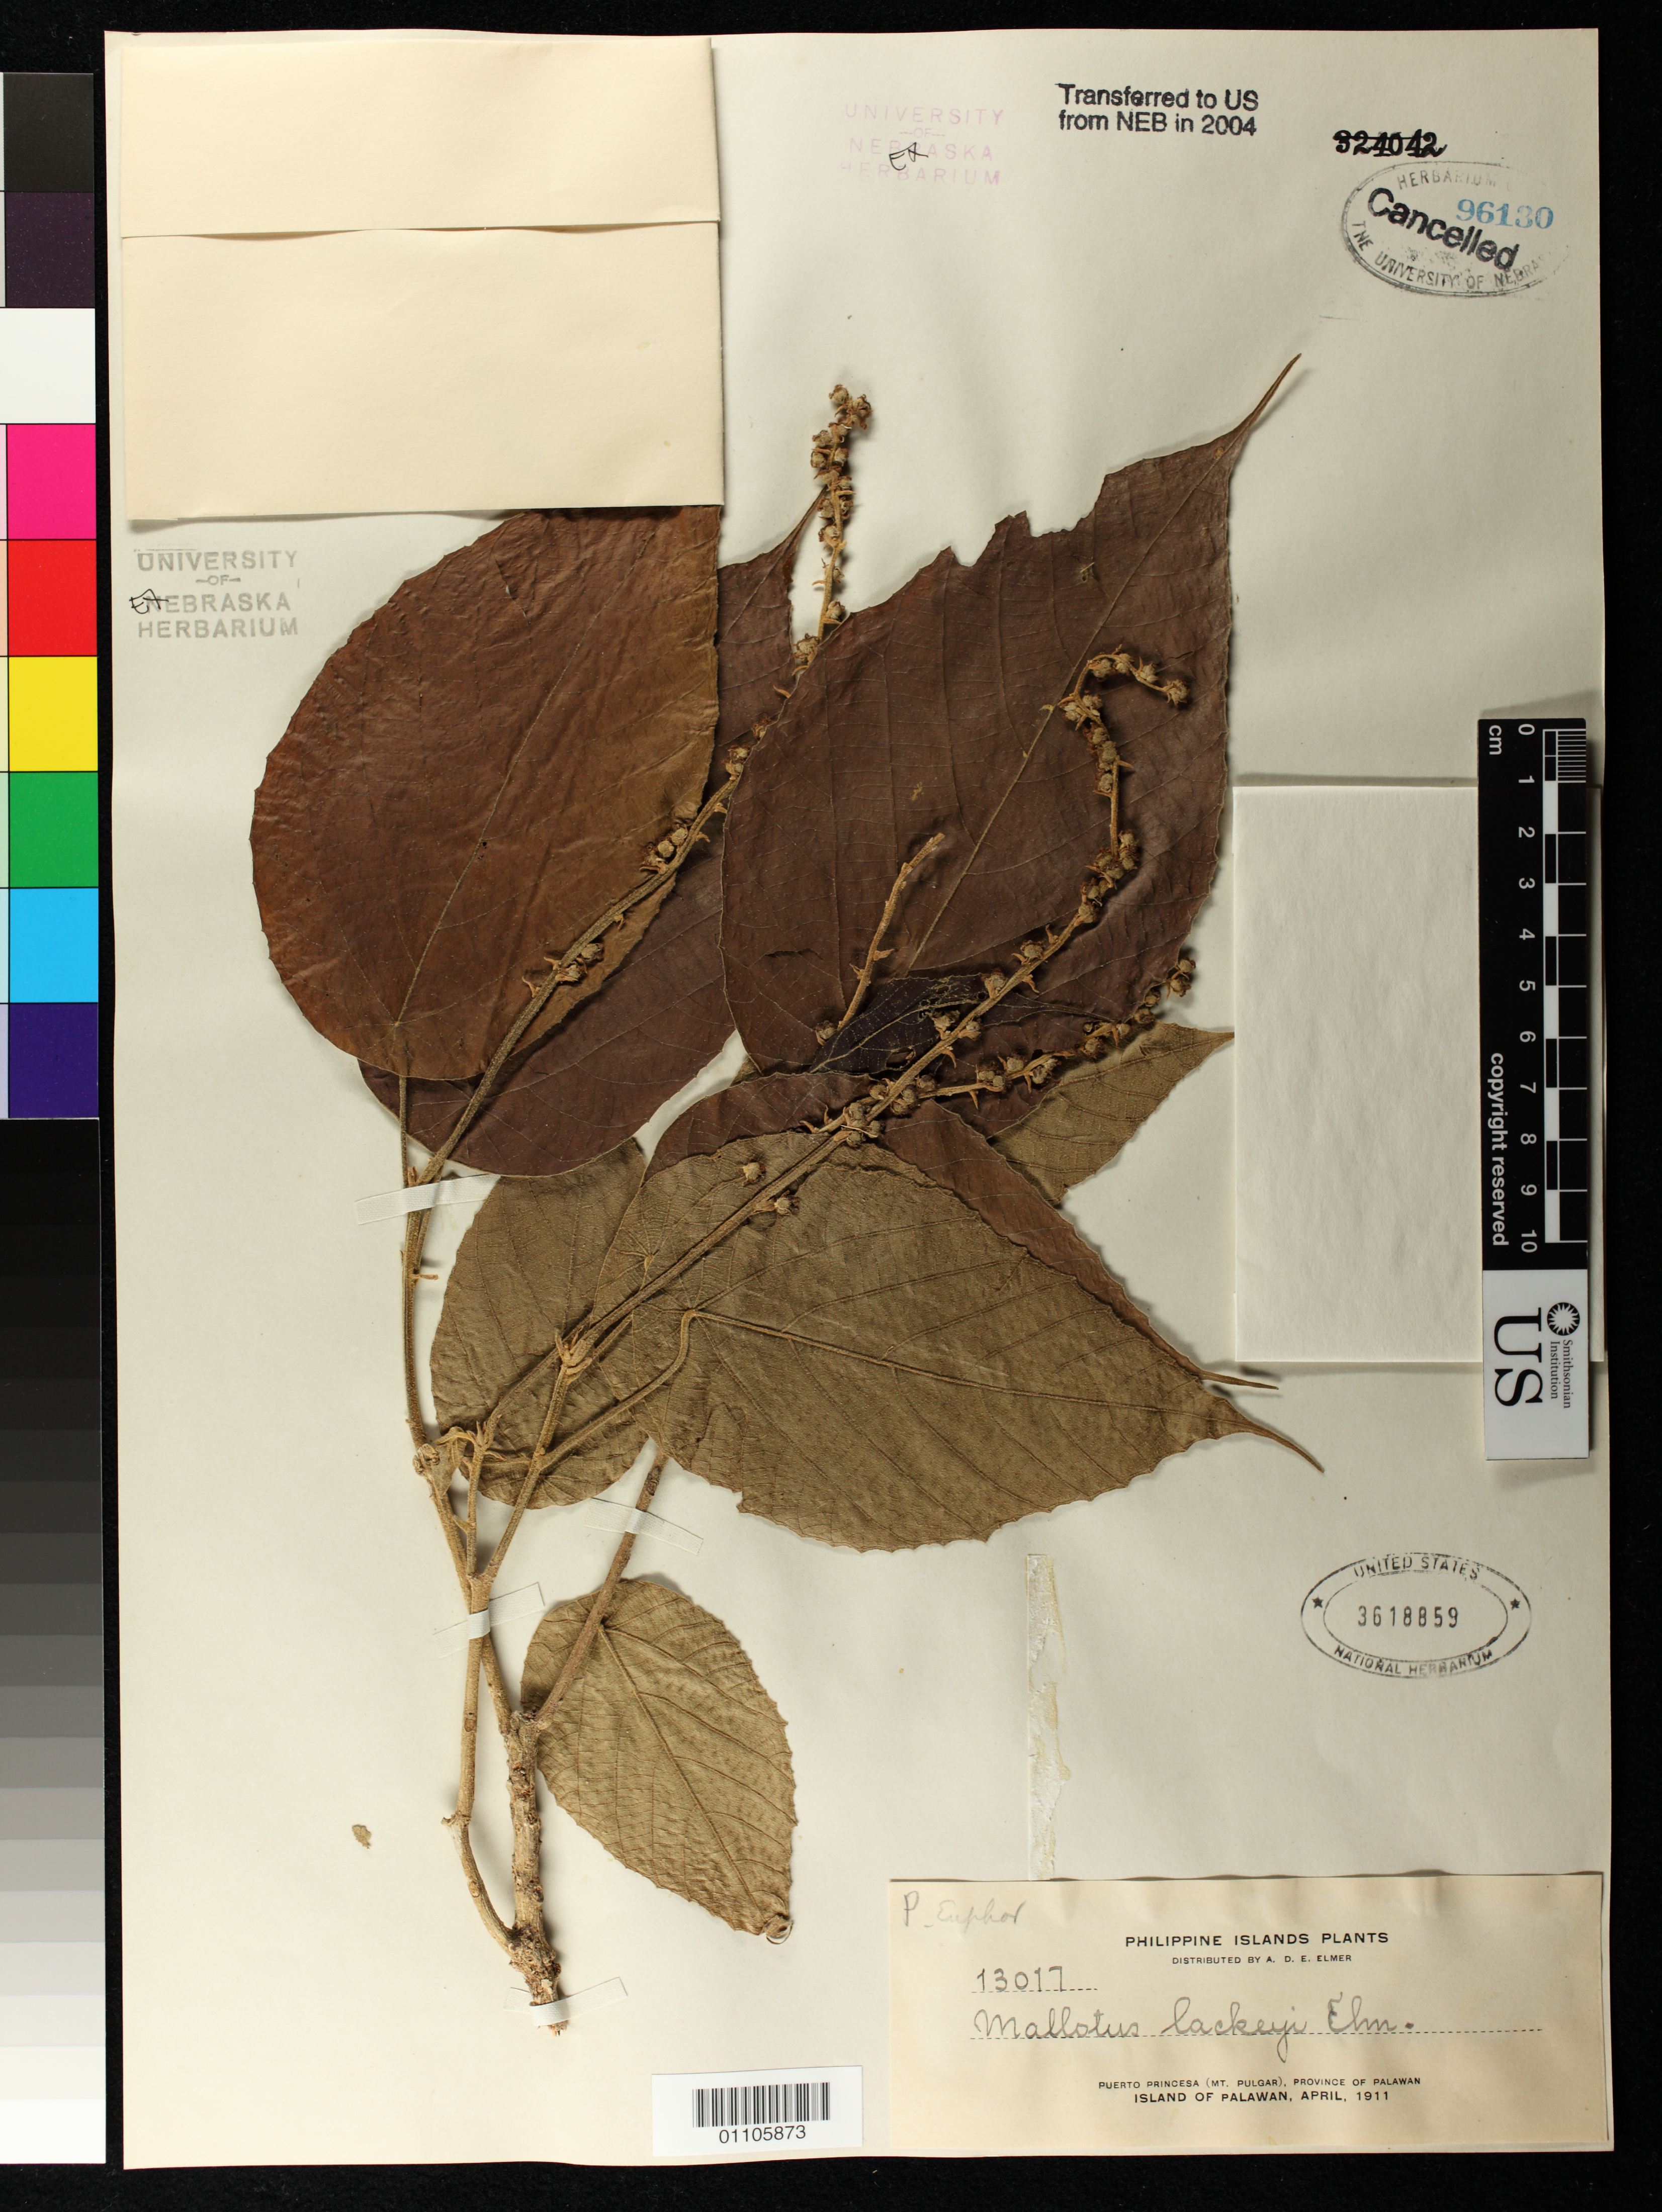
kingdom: Plantae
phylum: Tracheophyta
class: Magnoliopsida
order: Malpighiales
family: Euphorbiaceae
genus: Mallotus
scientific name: Mallotus lackeyi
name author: Elmer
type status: Isotype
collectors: A. D. E. Elmer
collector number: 13017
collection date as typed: Apr 1911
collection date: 1911-04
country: Philippines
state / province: Mimaropa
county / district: Palawan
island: Palawan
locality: Puerto Princesa (Mt. Pulgar), Province of Palawan, Island of Palawan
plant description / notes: Specimen ex herb. NEB, transferred to US in 2004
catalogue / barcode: US 3618859